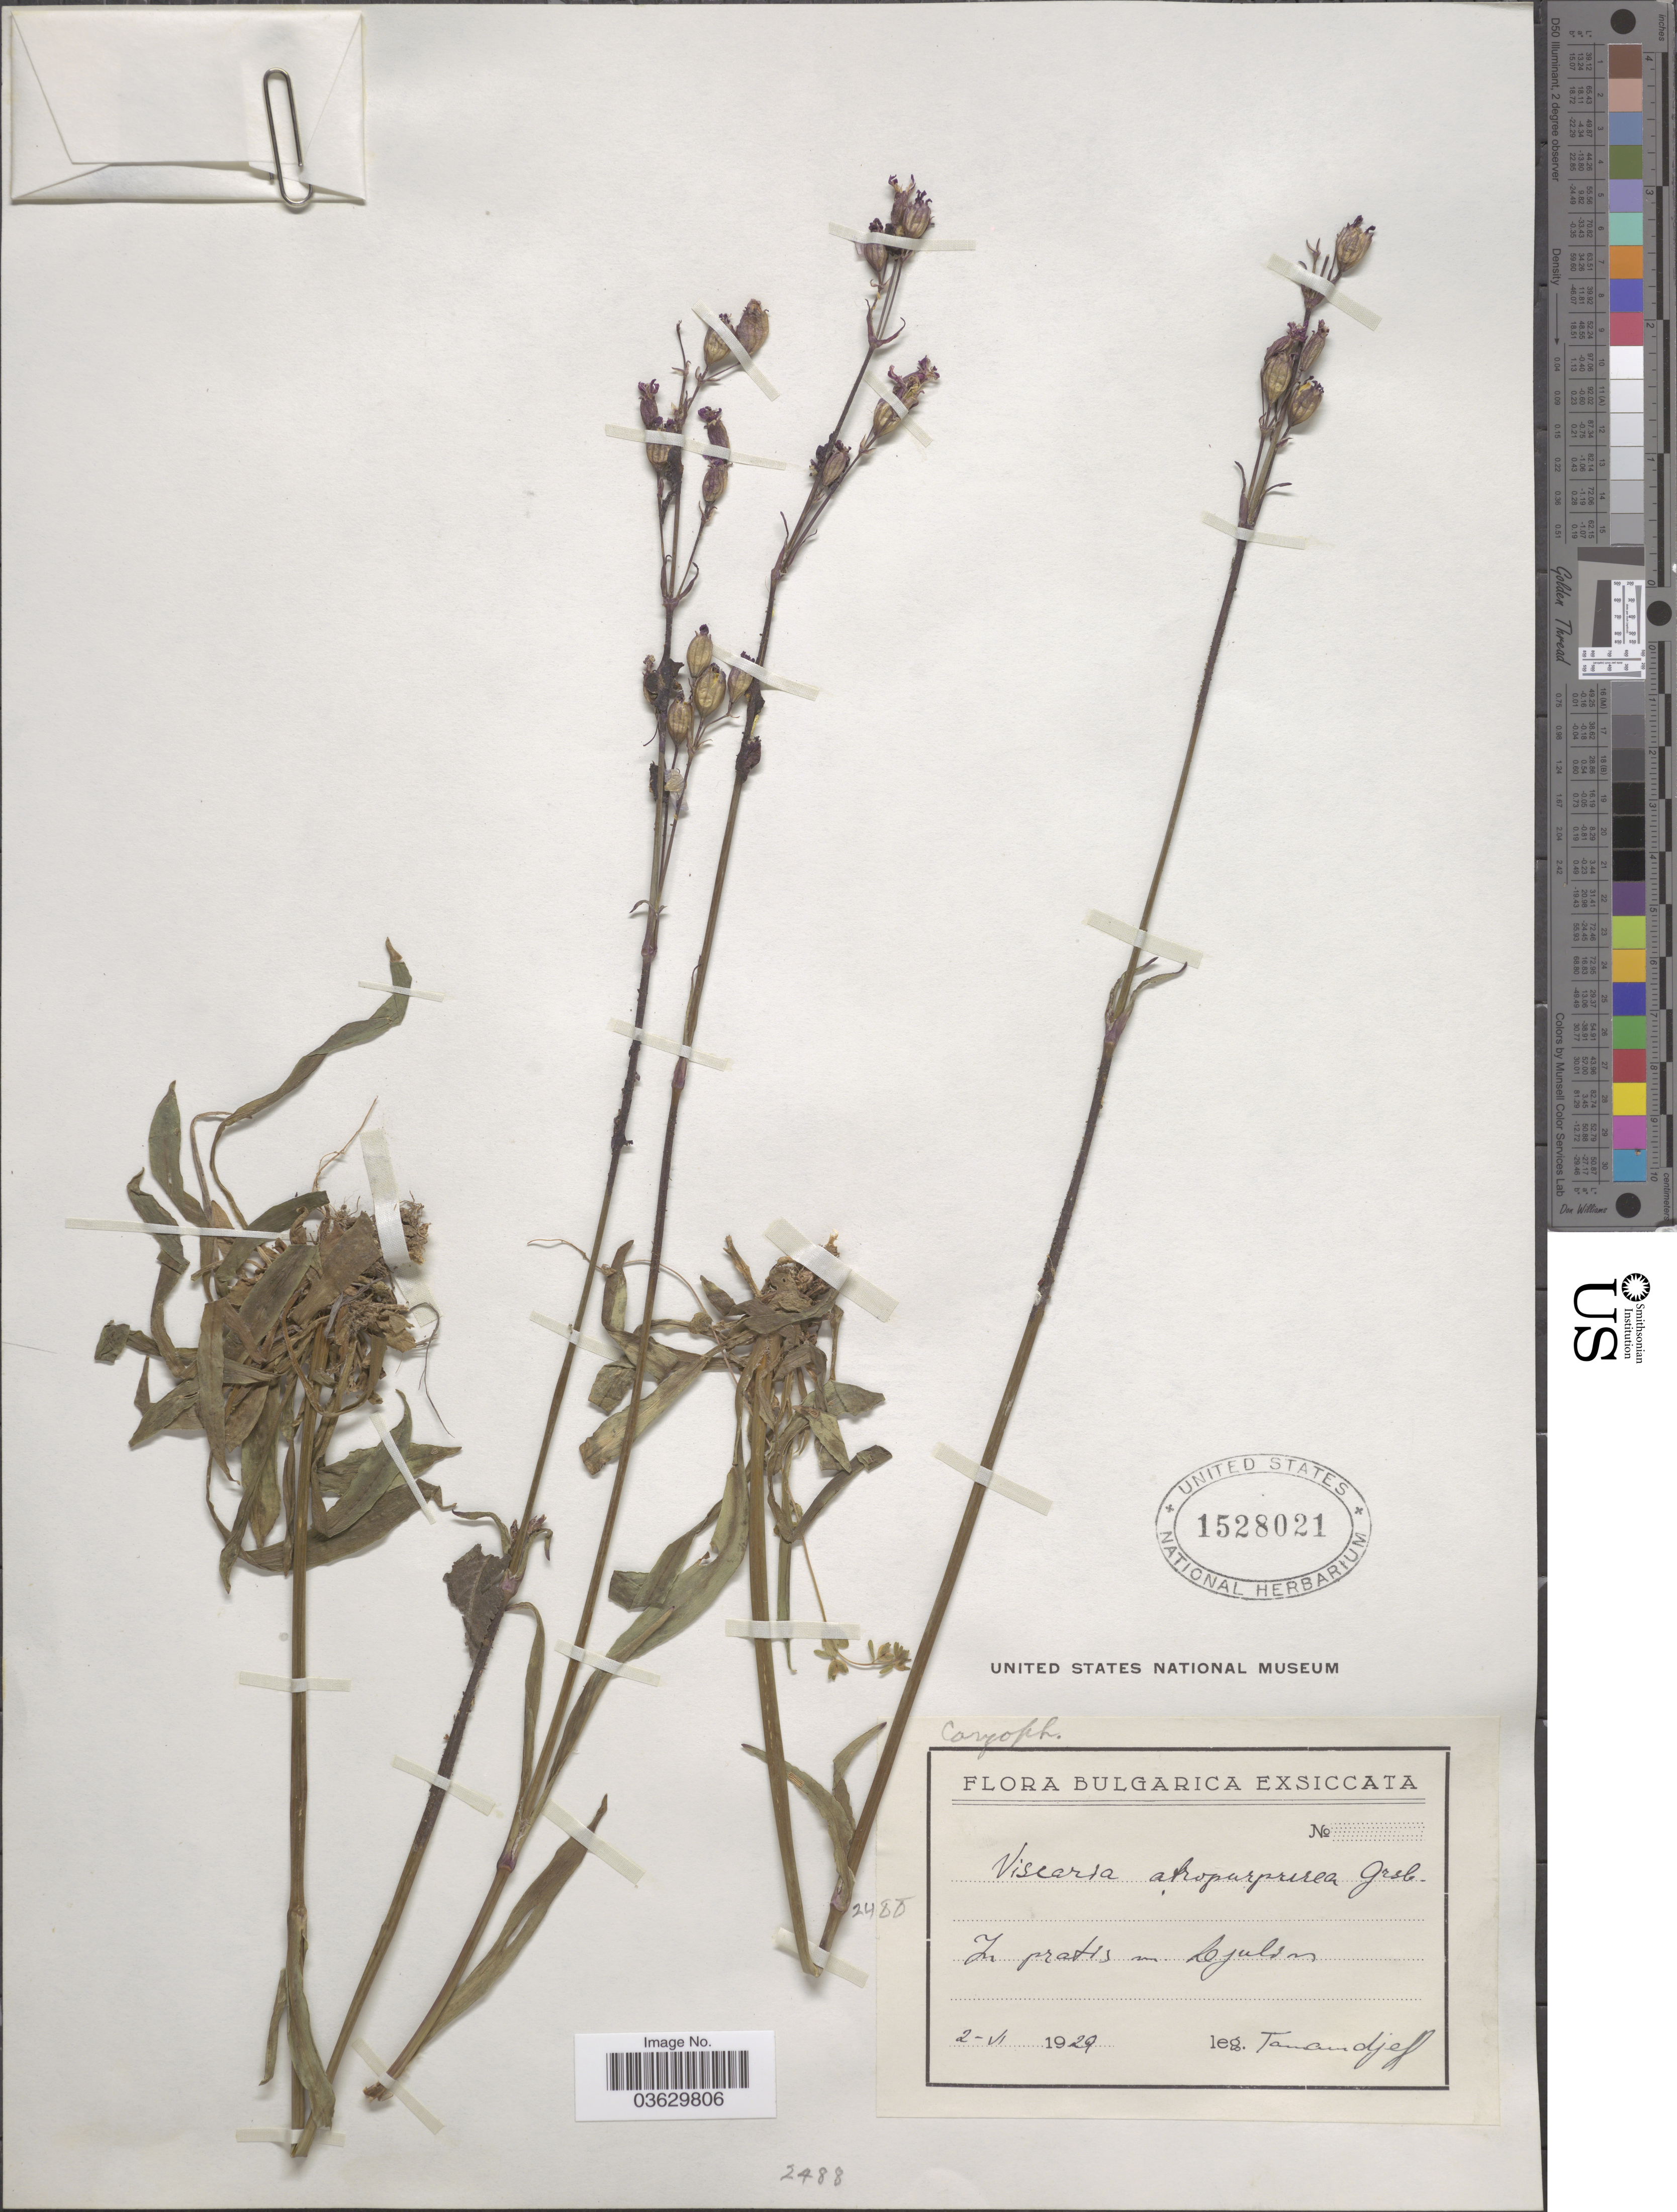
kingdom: Plantae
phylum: Tracheophyta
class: Magnoliopsida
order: Caryophyllales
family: Caryophyllaceae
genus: Viscaria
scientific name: Viscaria atropurpurea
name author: Griseb.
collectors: -. Tamamdjeff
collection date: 1929-06-02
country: Bulgaria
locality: In pratis m Ljulden [interpreted].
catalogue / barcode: US 1528021